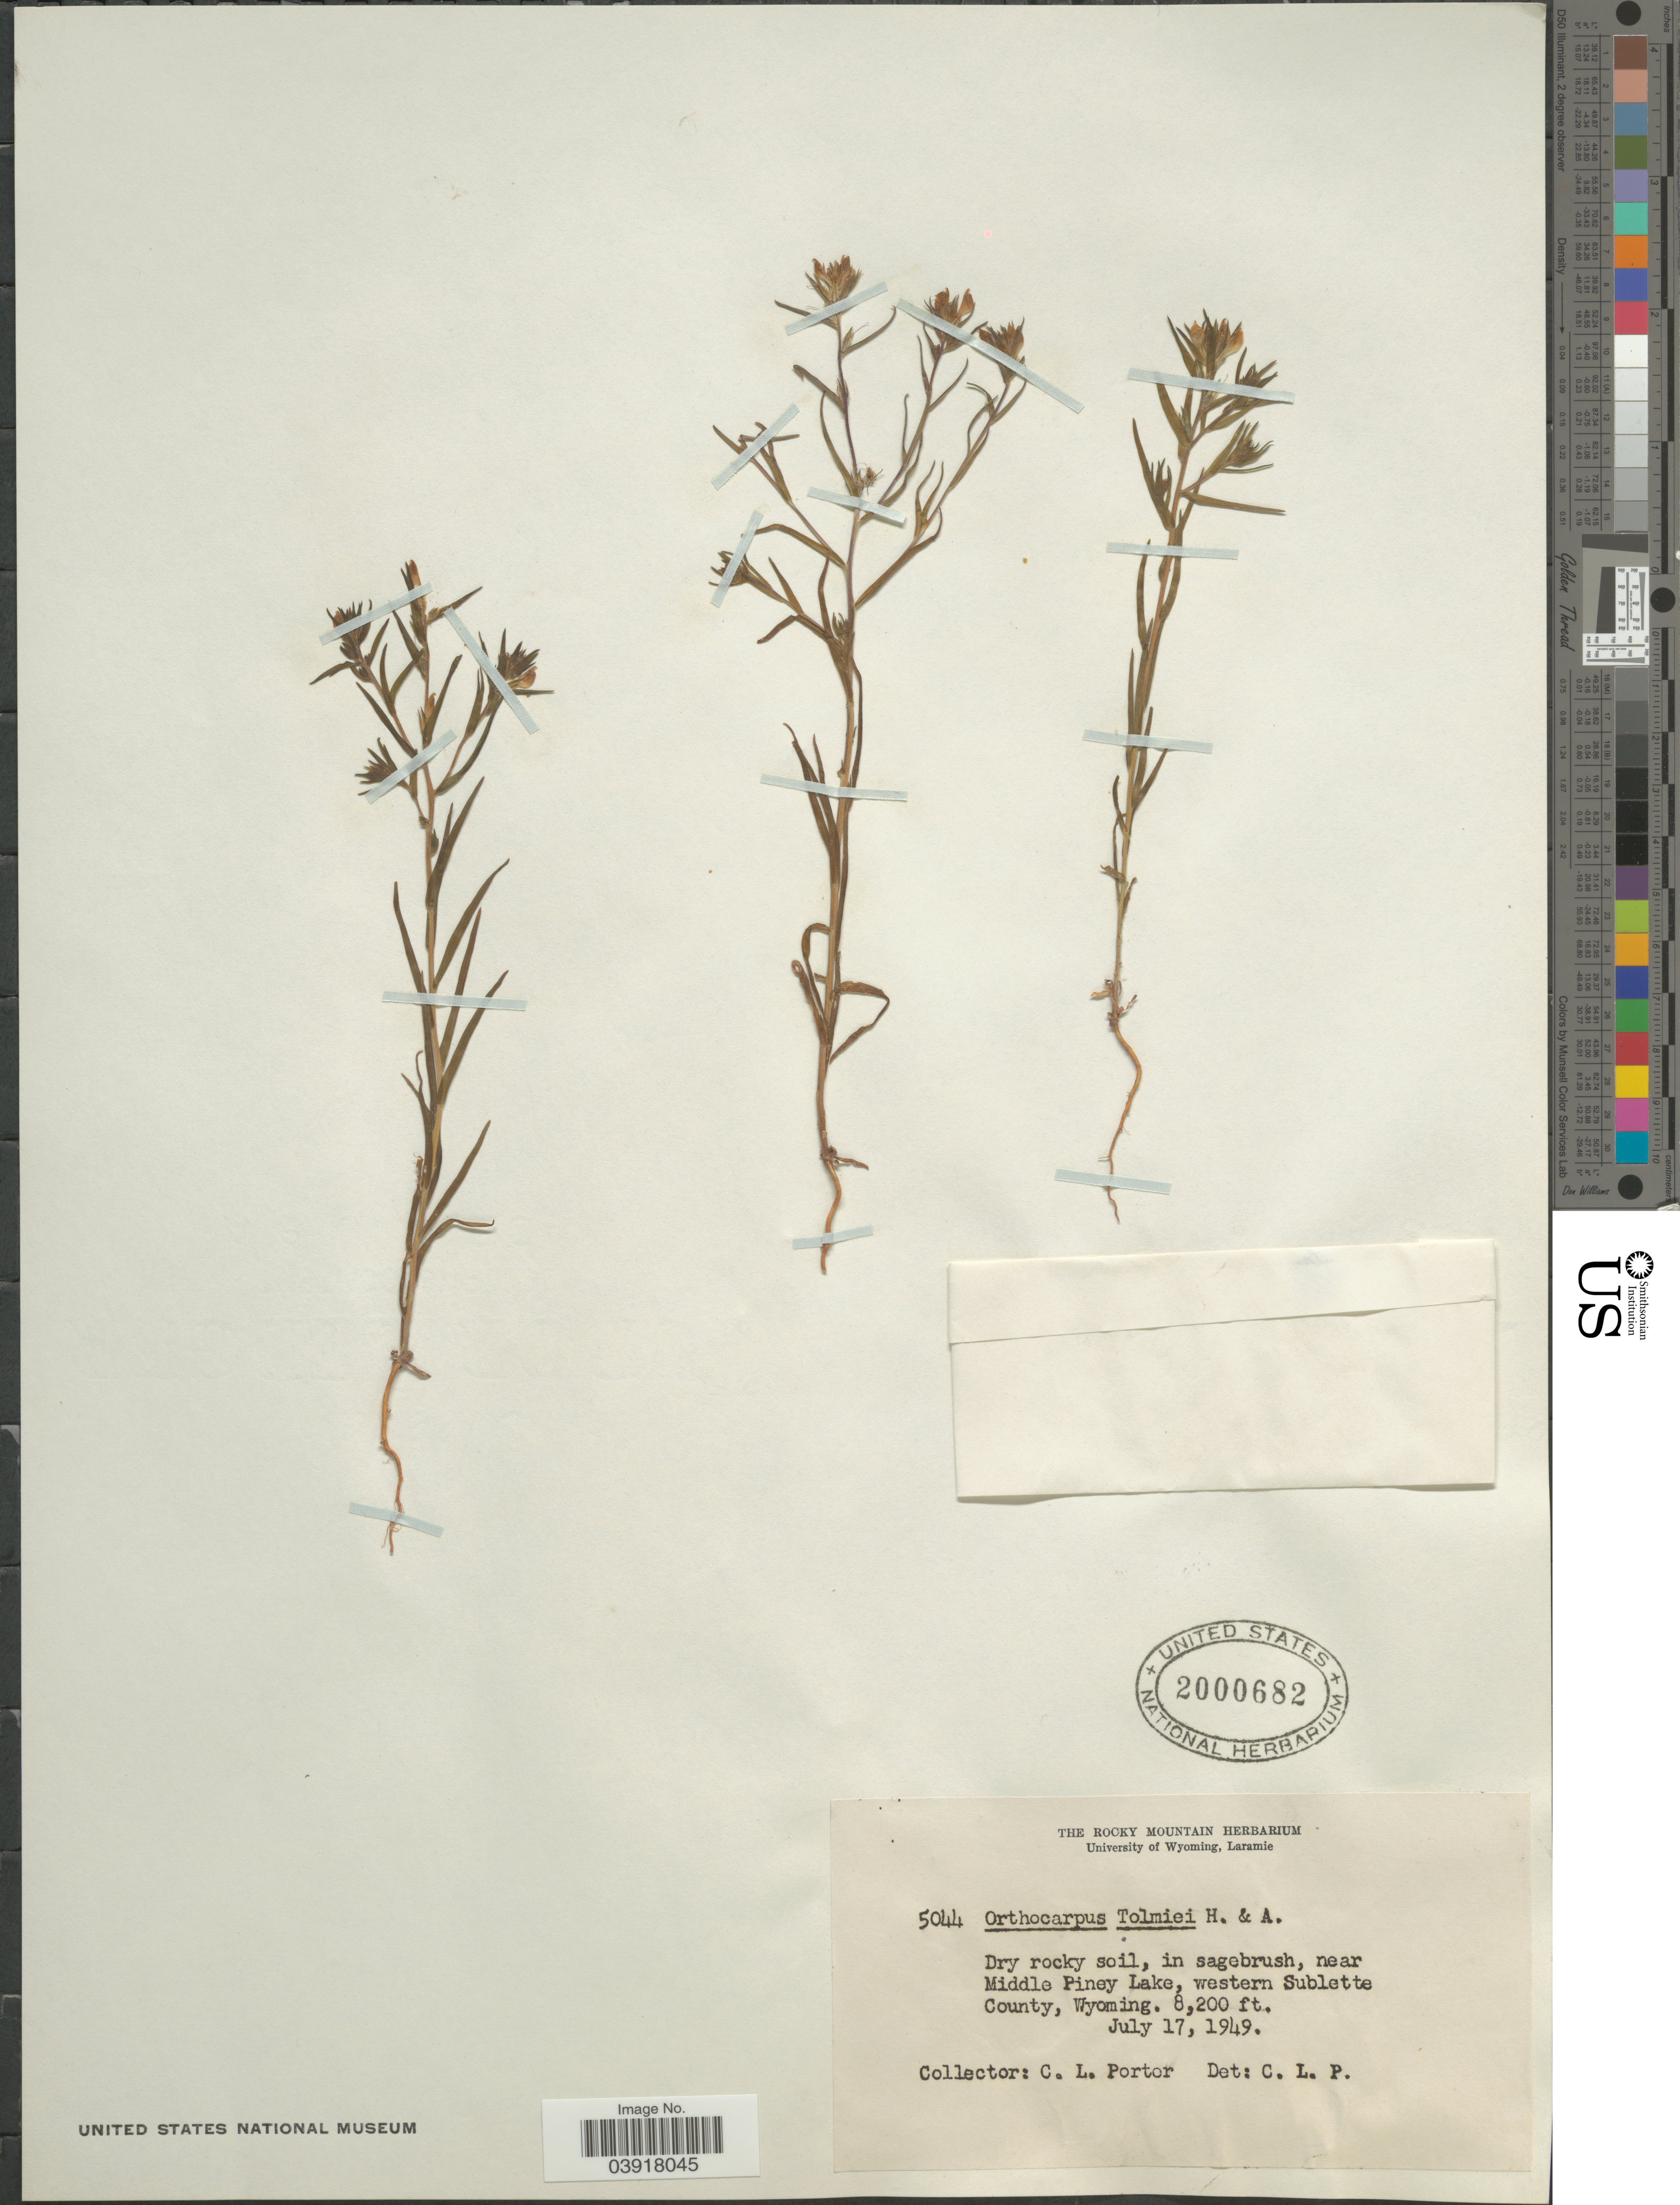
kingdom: Plantae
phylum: Tracheophyta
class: Magnoliopsida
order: Lamiales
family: Orobanchaceae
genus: Orthocarpus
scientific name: Orthocarpus tolmiei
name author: Hook. & Arn.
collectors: C. L. Porter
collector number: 5044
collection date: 1949-07-17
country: United States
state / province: Wyoming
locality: Near Middle Piney Lake, western Sublette County.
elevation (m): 2499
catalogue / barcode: US 2000682